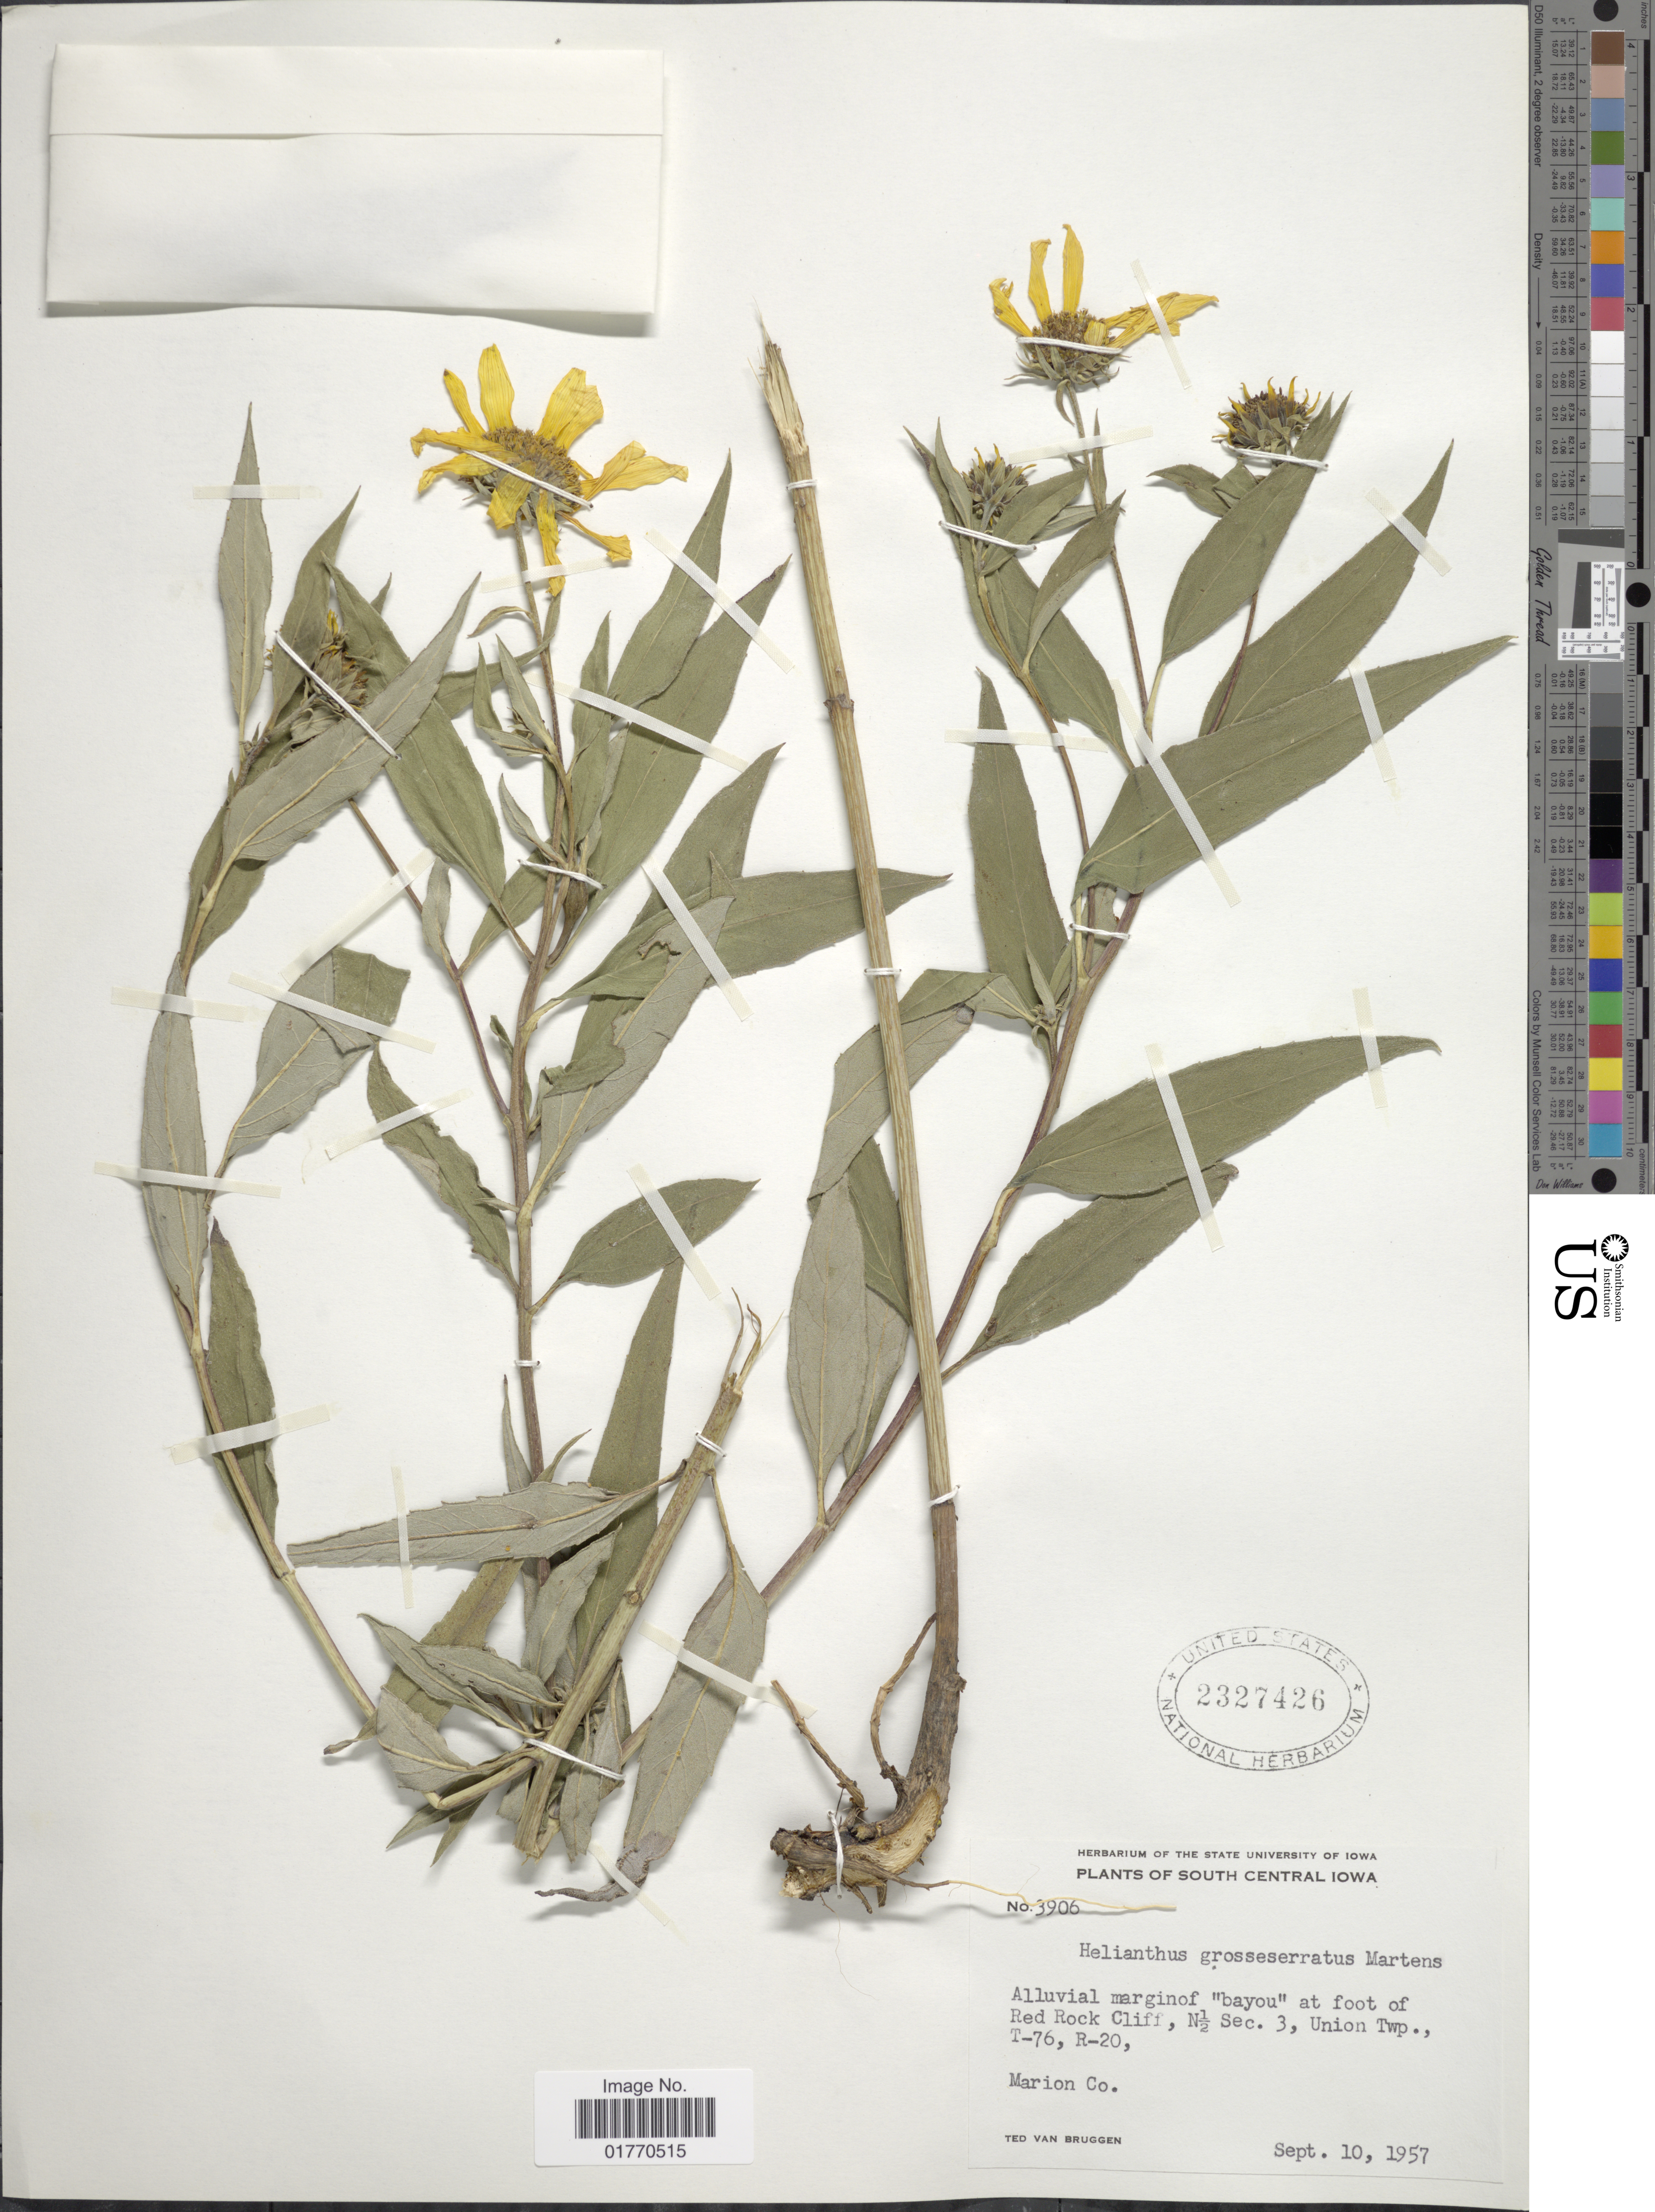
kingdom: Plantae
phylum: Tracheophyta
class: Magnoliopsida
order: Asterales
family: Asteraceae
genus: Helianthus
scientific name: Helianthus grosseserratus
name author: M. Martens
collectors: T. van Bruggen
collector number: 3906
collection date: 1957-09-10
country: United States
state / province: Iowa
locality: South Central Iowa, Alluvial margin of "bayou" at foot of Red Rock Cliff, N½ Sec. 3, Union Twp., T-76, R-20., Marion Co.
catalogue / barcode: US 2327426